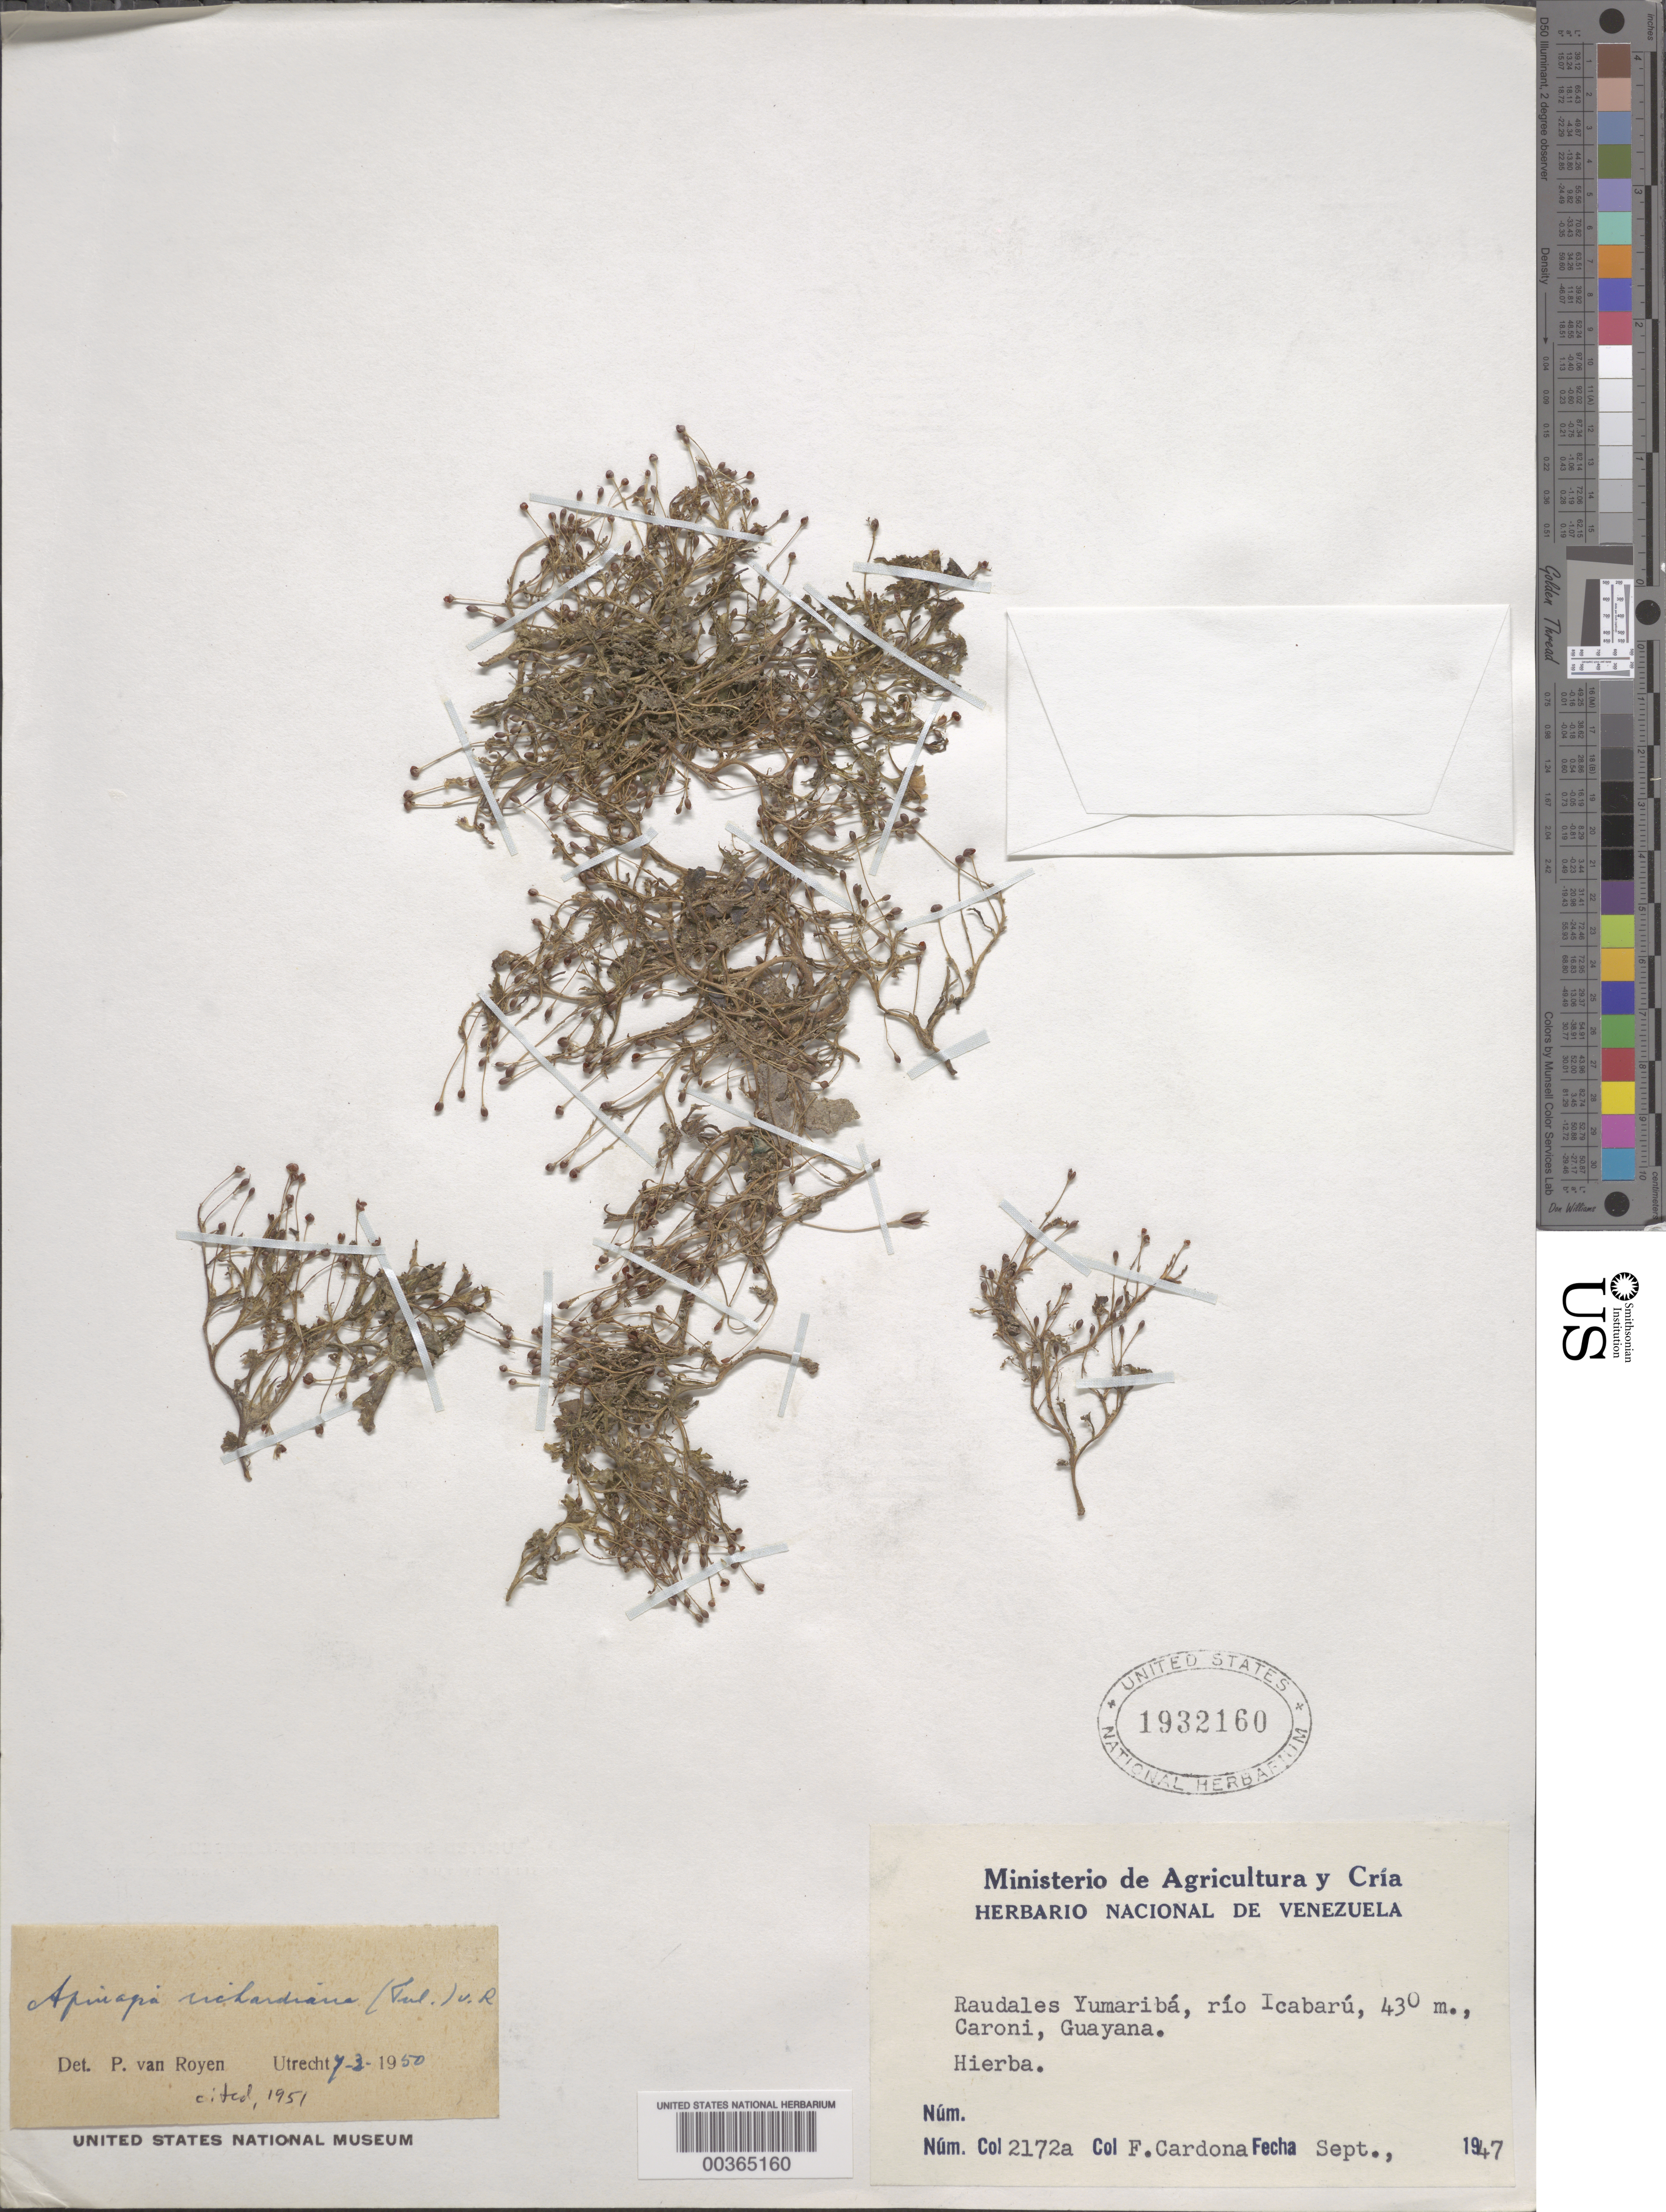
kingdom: Plantae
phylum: Tracheophyta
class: Magnoliopsida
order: Malpighiales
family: Podostemaceae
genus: Apinagia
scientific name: Apinagia richardiana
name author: (Tul.) P. Royen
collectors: F. Cardona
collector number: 2172a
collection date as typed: Sep 1947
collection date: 1947-09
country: Venezuela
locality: Raudales yumariba, rio icabaru, caroni, guayana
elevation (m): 430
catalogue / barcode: US 1932160